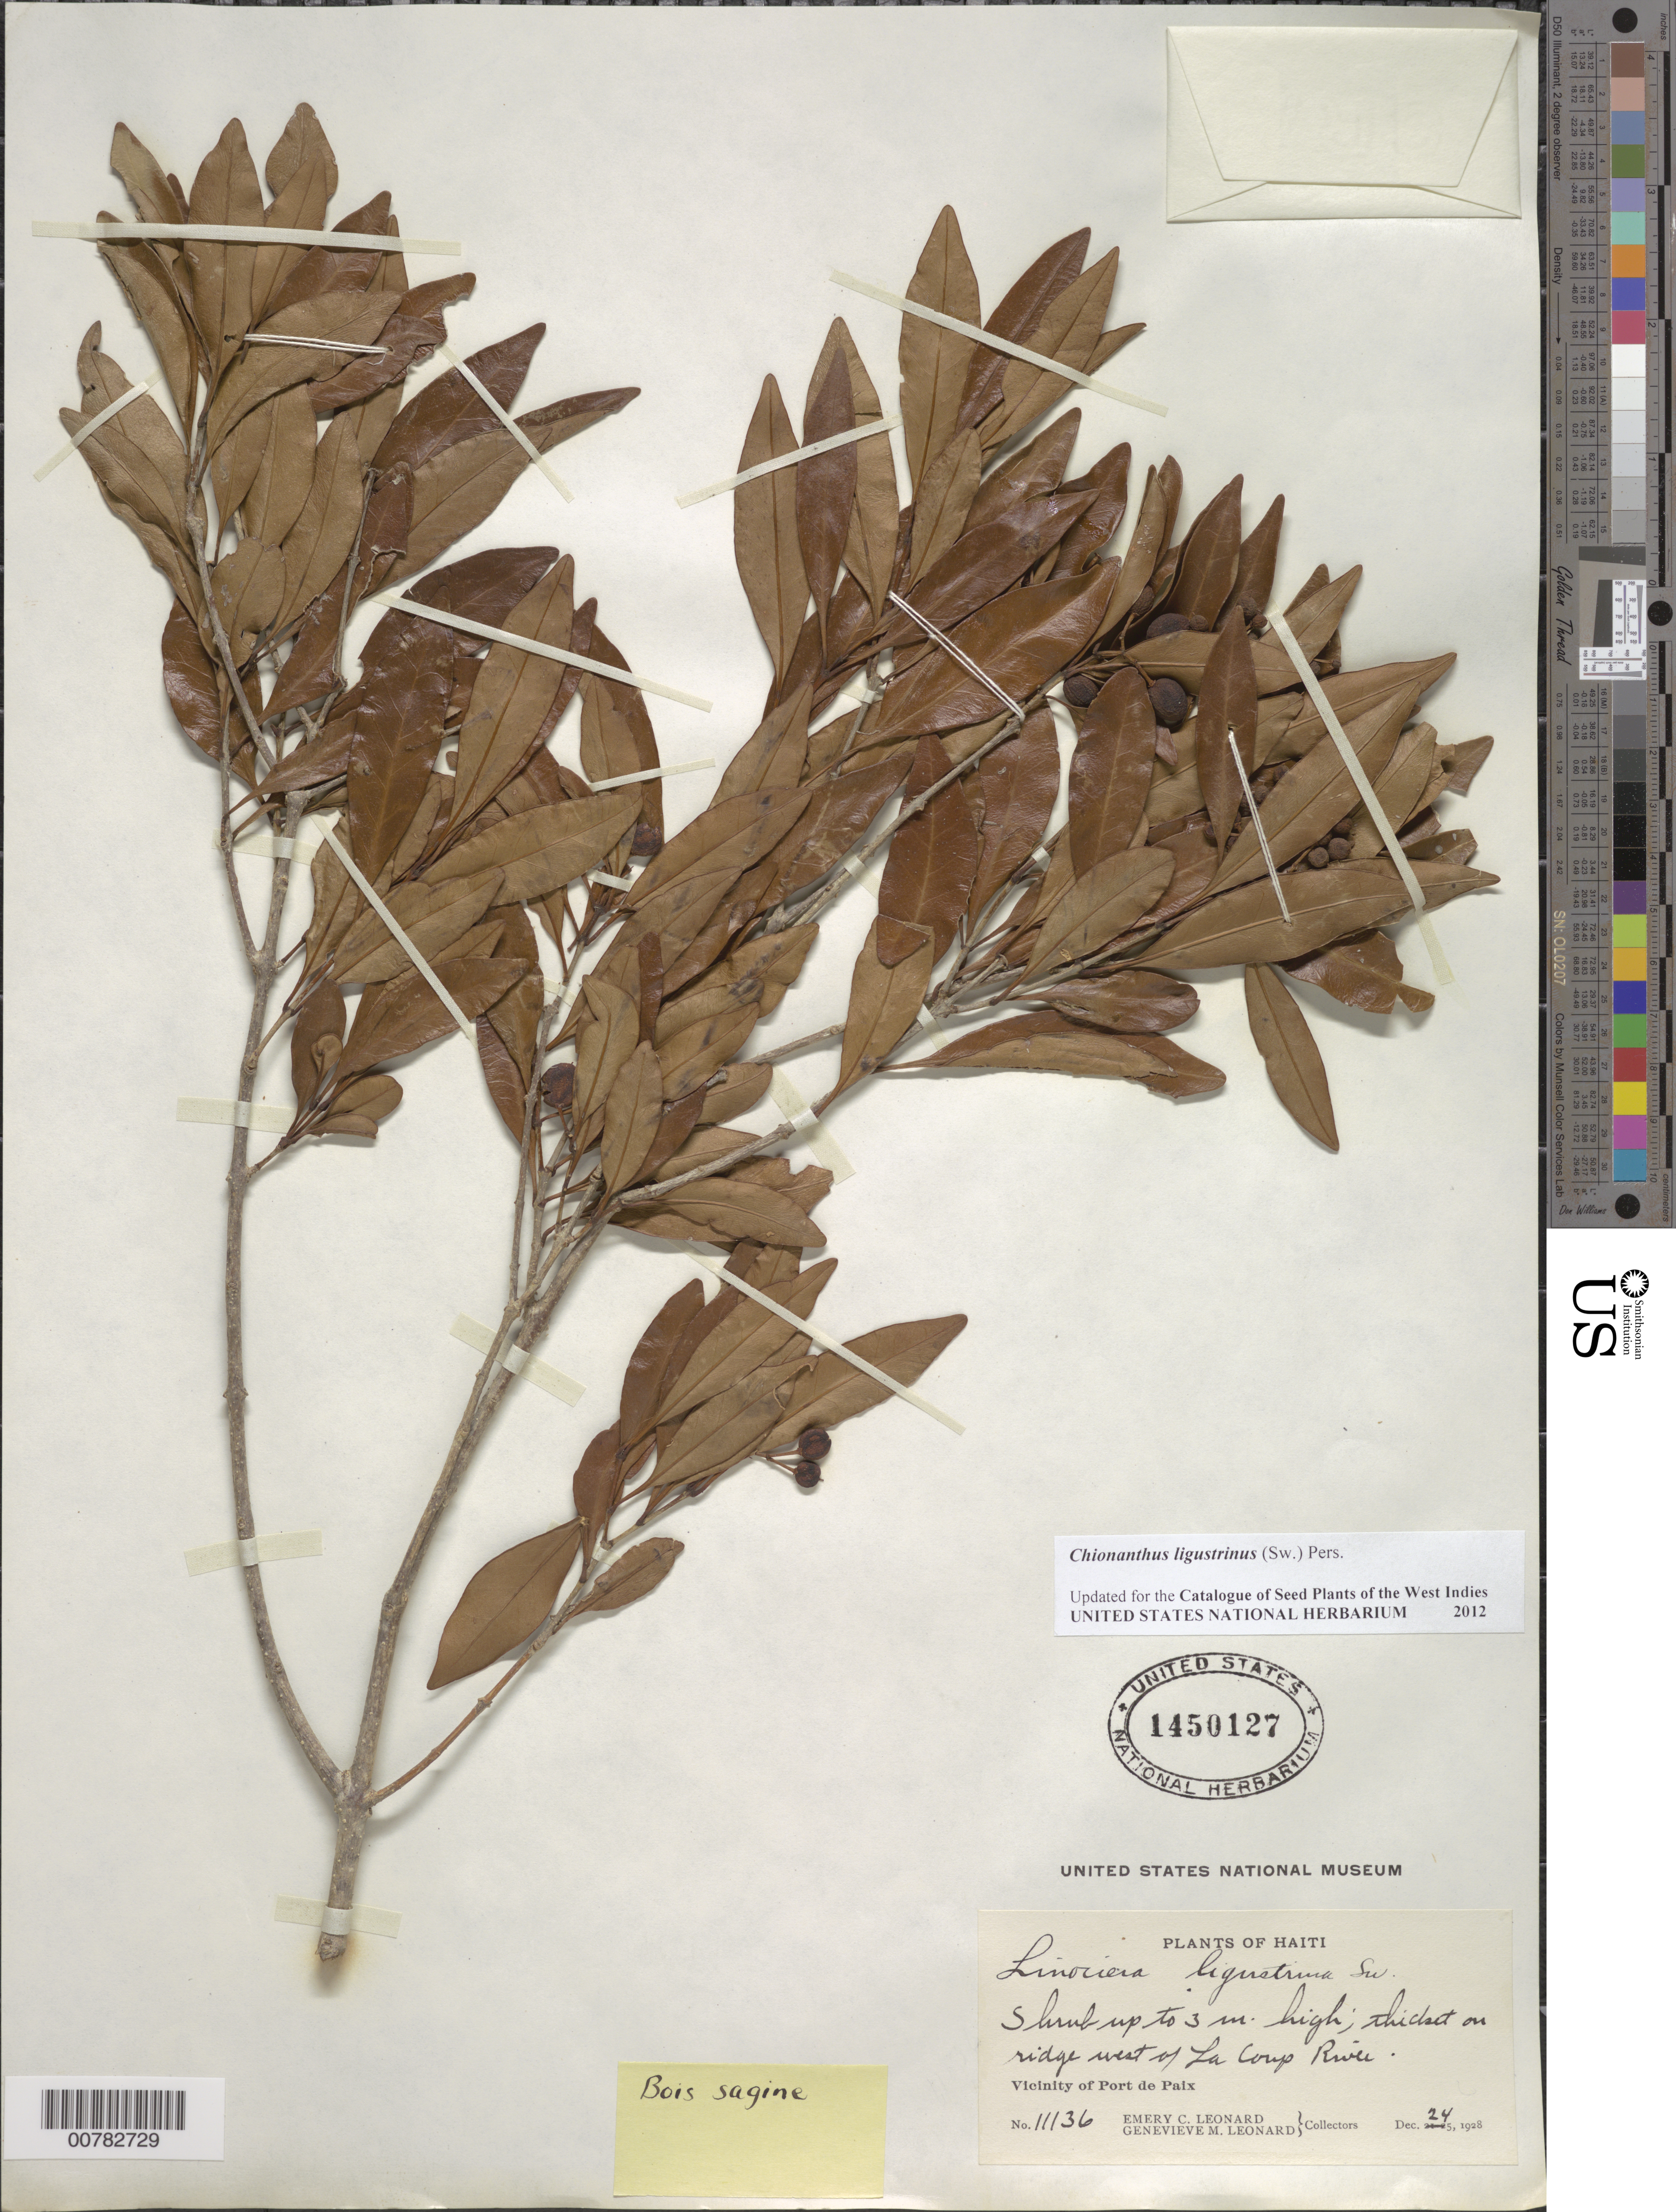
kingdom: Plantae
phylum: Tracheophyta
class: Magnoliopsida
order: Lamiales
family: Oleaceae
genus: Chionanthus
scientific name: Chionanthus ligustrinus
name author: (Sw.) Pers.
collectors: E. C. Leonard & G. M. Leonard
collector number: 11136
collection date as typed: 24 Dec 1928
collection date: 1928-12-24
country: Haiti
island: Hispaniola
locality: Vicinity of Port de Paix, ridge west of La Comp River.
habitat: Thicket on ridge.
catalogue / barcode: US 1450127